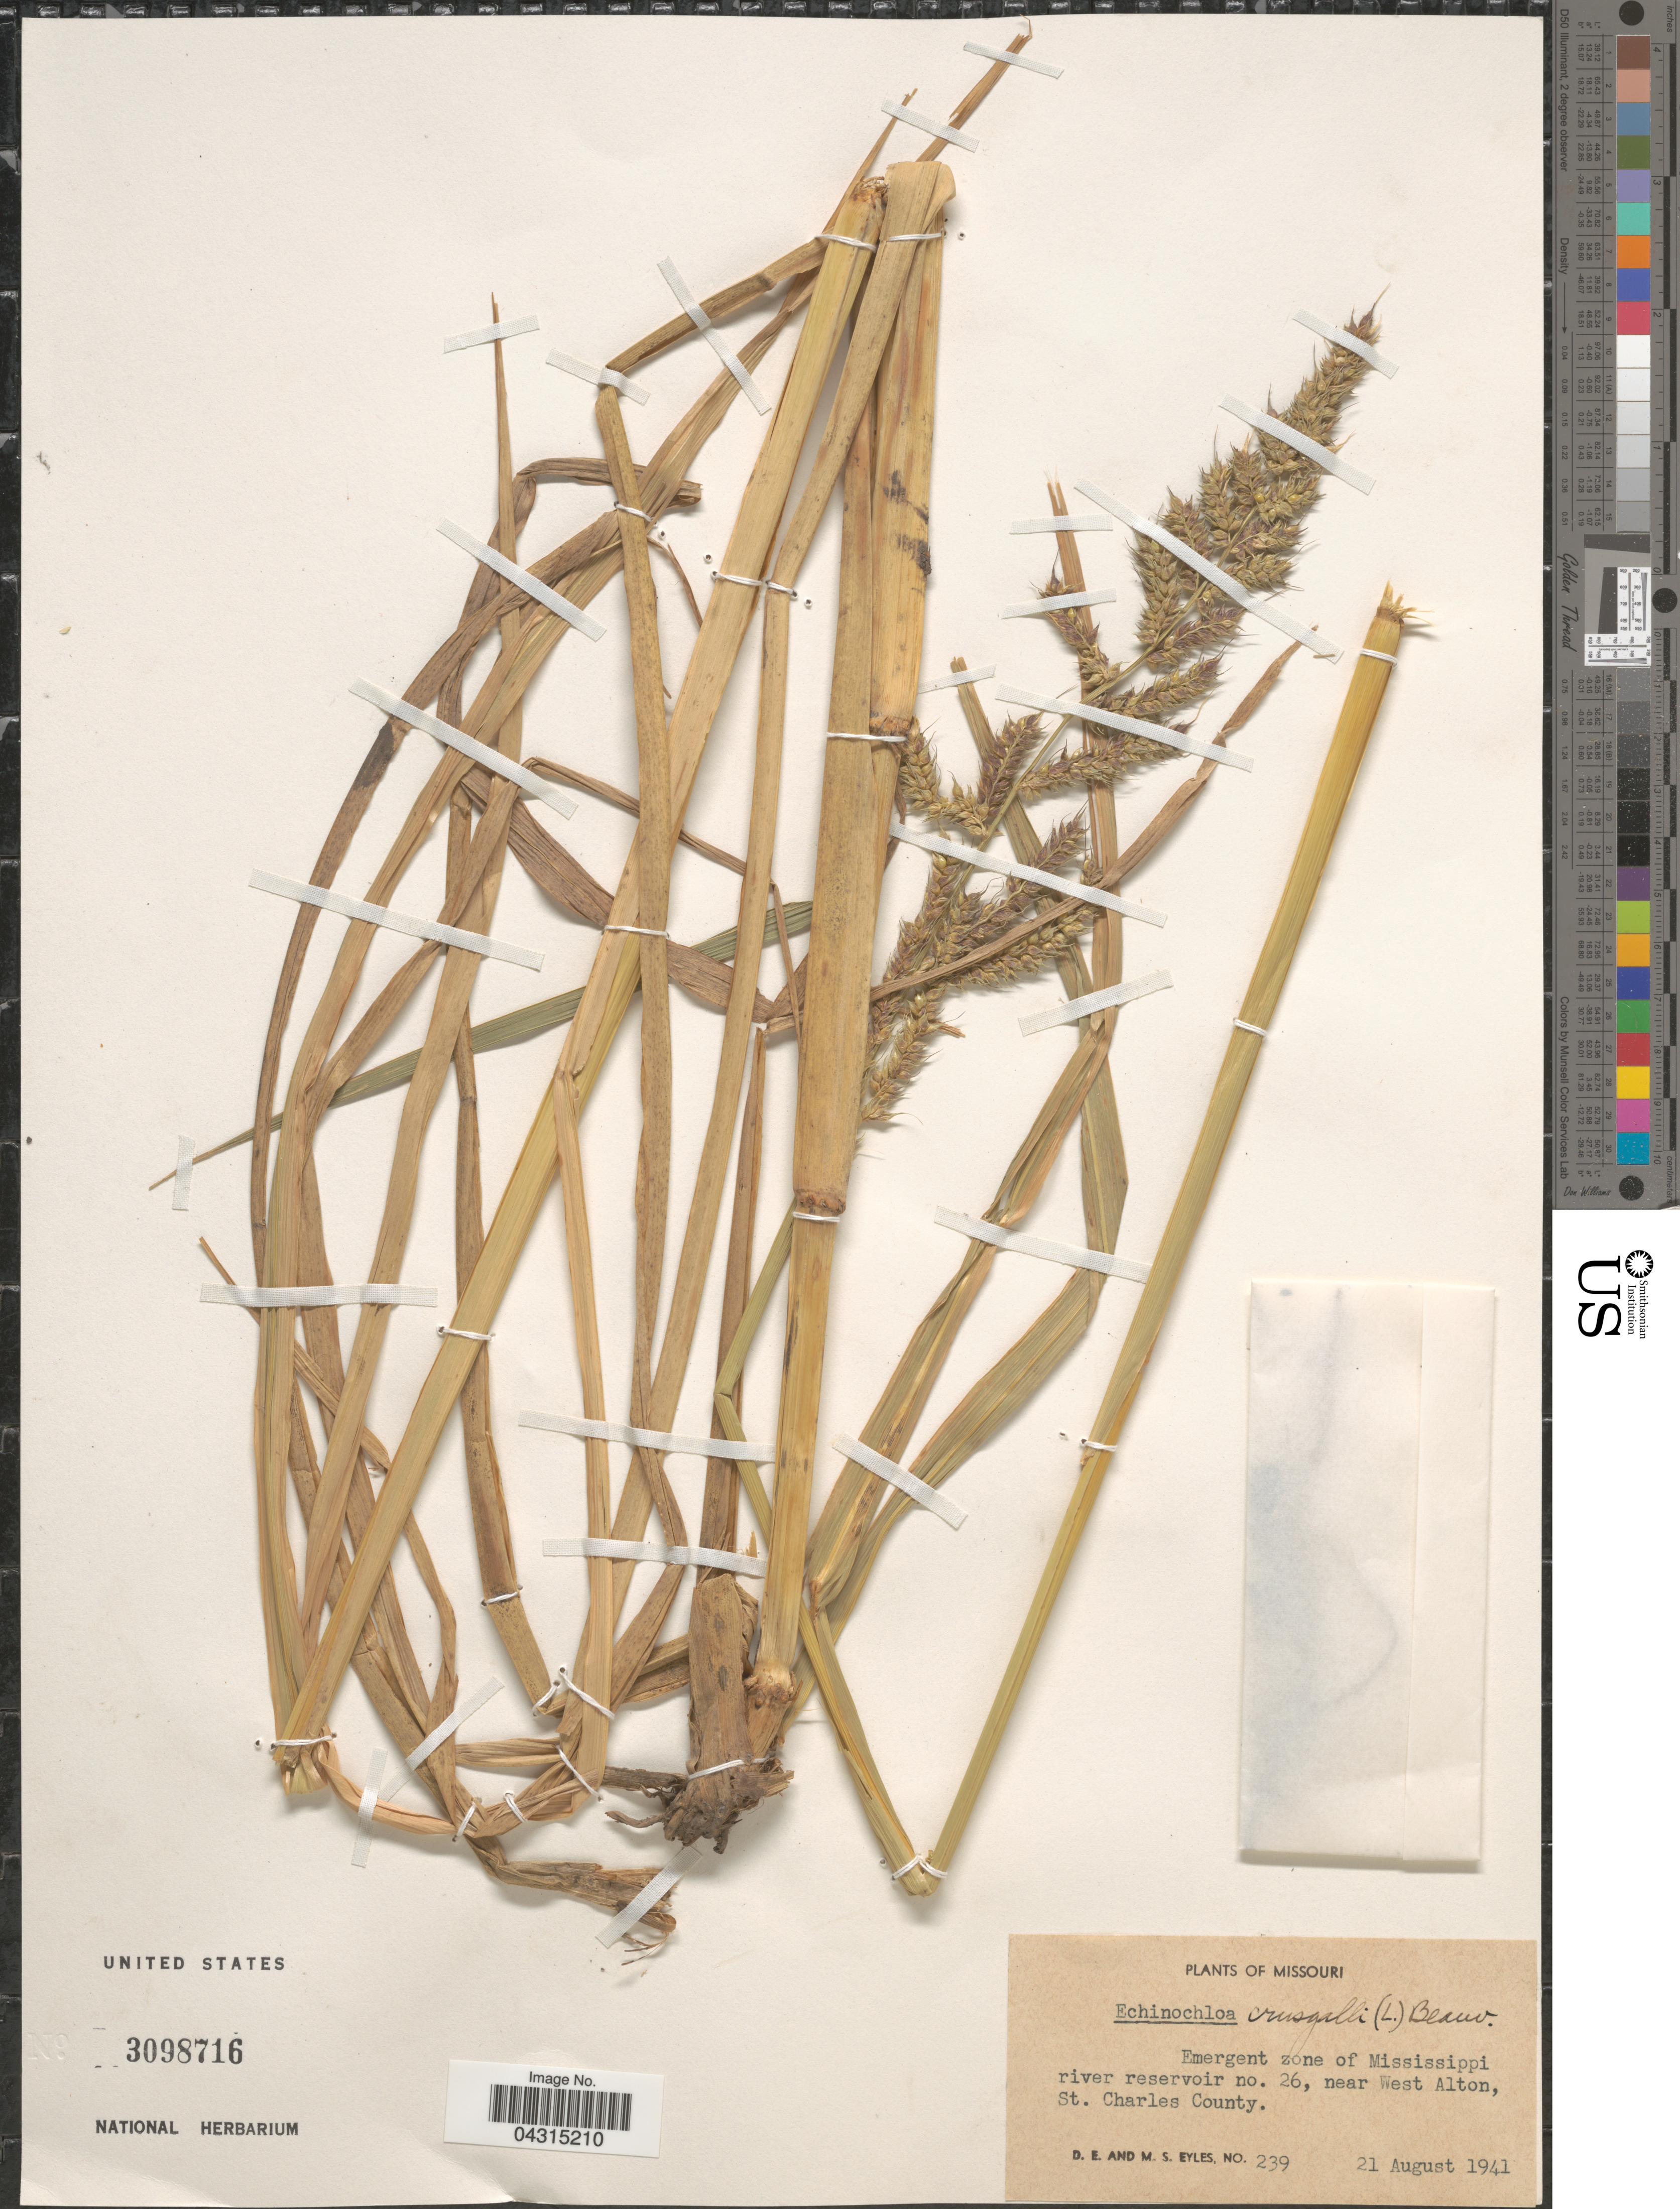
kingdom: Plantae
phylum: Tracheophyta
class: Liliopsida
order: Poales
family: Poaceae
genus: Echinochloa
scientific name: Echinochloa crus-galli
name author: (L.) P. Beauv.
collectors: D. Eyles & M. Eyles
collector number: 239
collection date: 1941-08-21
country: United States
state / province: Missouri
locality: Emergent zone of Mississippi river reservoir no. 26, near West Alton, St. Charles County.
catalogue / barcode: US 3098716